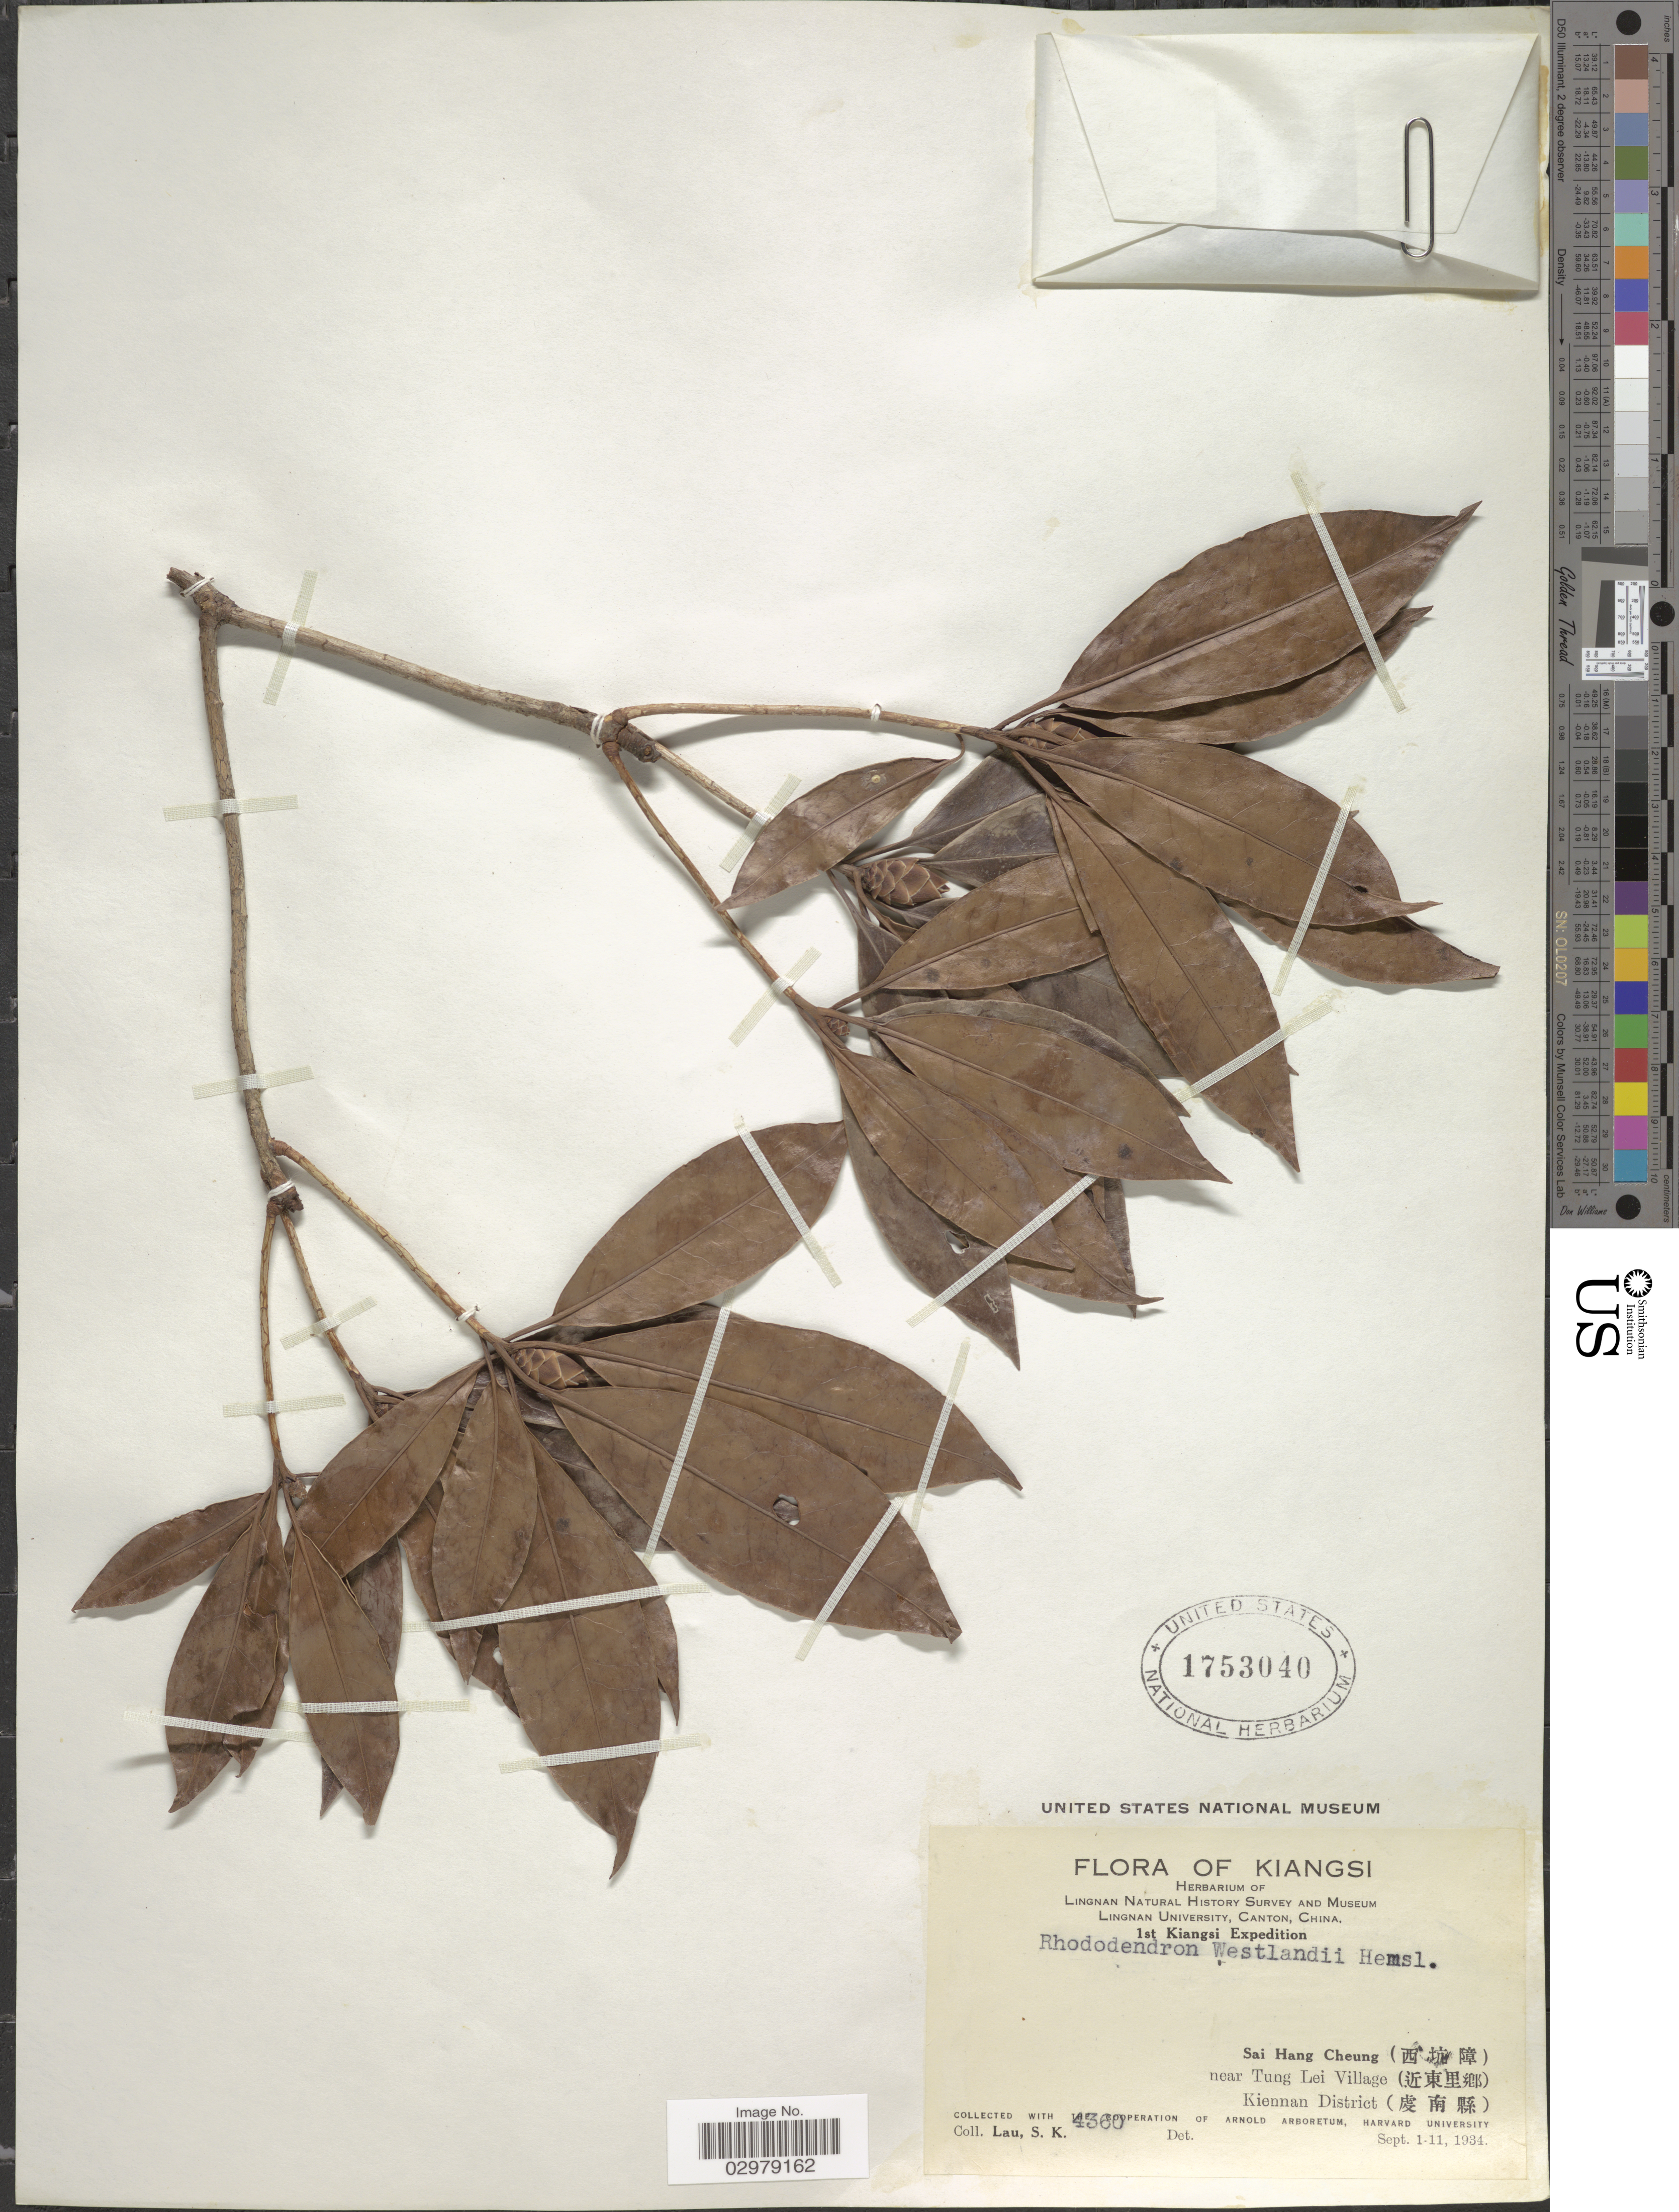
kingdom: Plantae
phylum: Tracheophyta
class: Magnoliopsida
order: Ericales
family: Ericaceae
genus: Rhododendron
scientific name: Rhododendron westlandii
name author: Hemsl.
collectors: S. K. Lau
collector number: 4360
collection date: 1934-09-01/1934-09-11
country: China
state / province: Jiangxi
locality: Kiangsi. Sai Hang Chueng near Tung Lei Village, Kiennan District.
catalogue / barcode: US 1753040